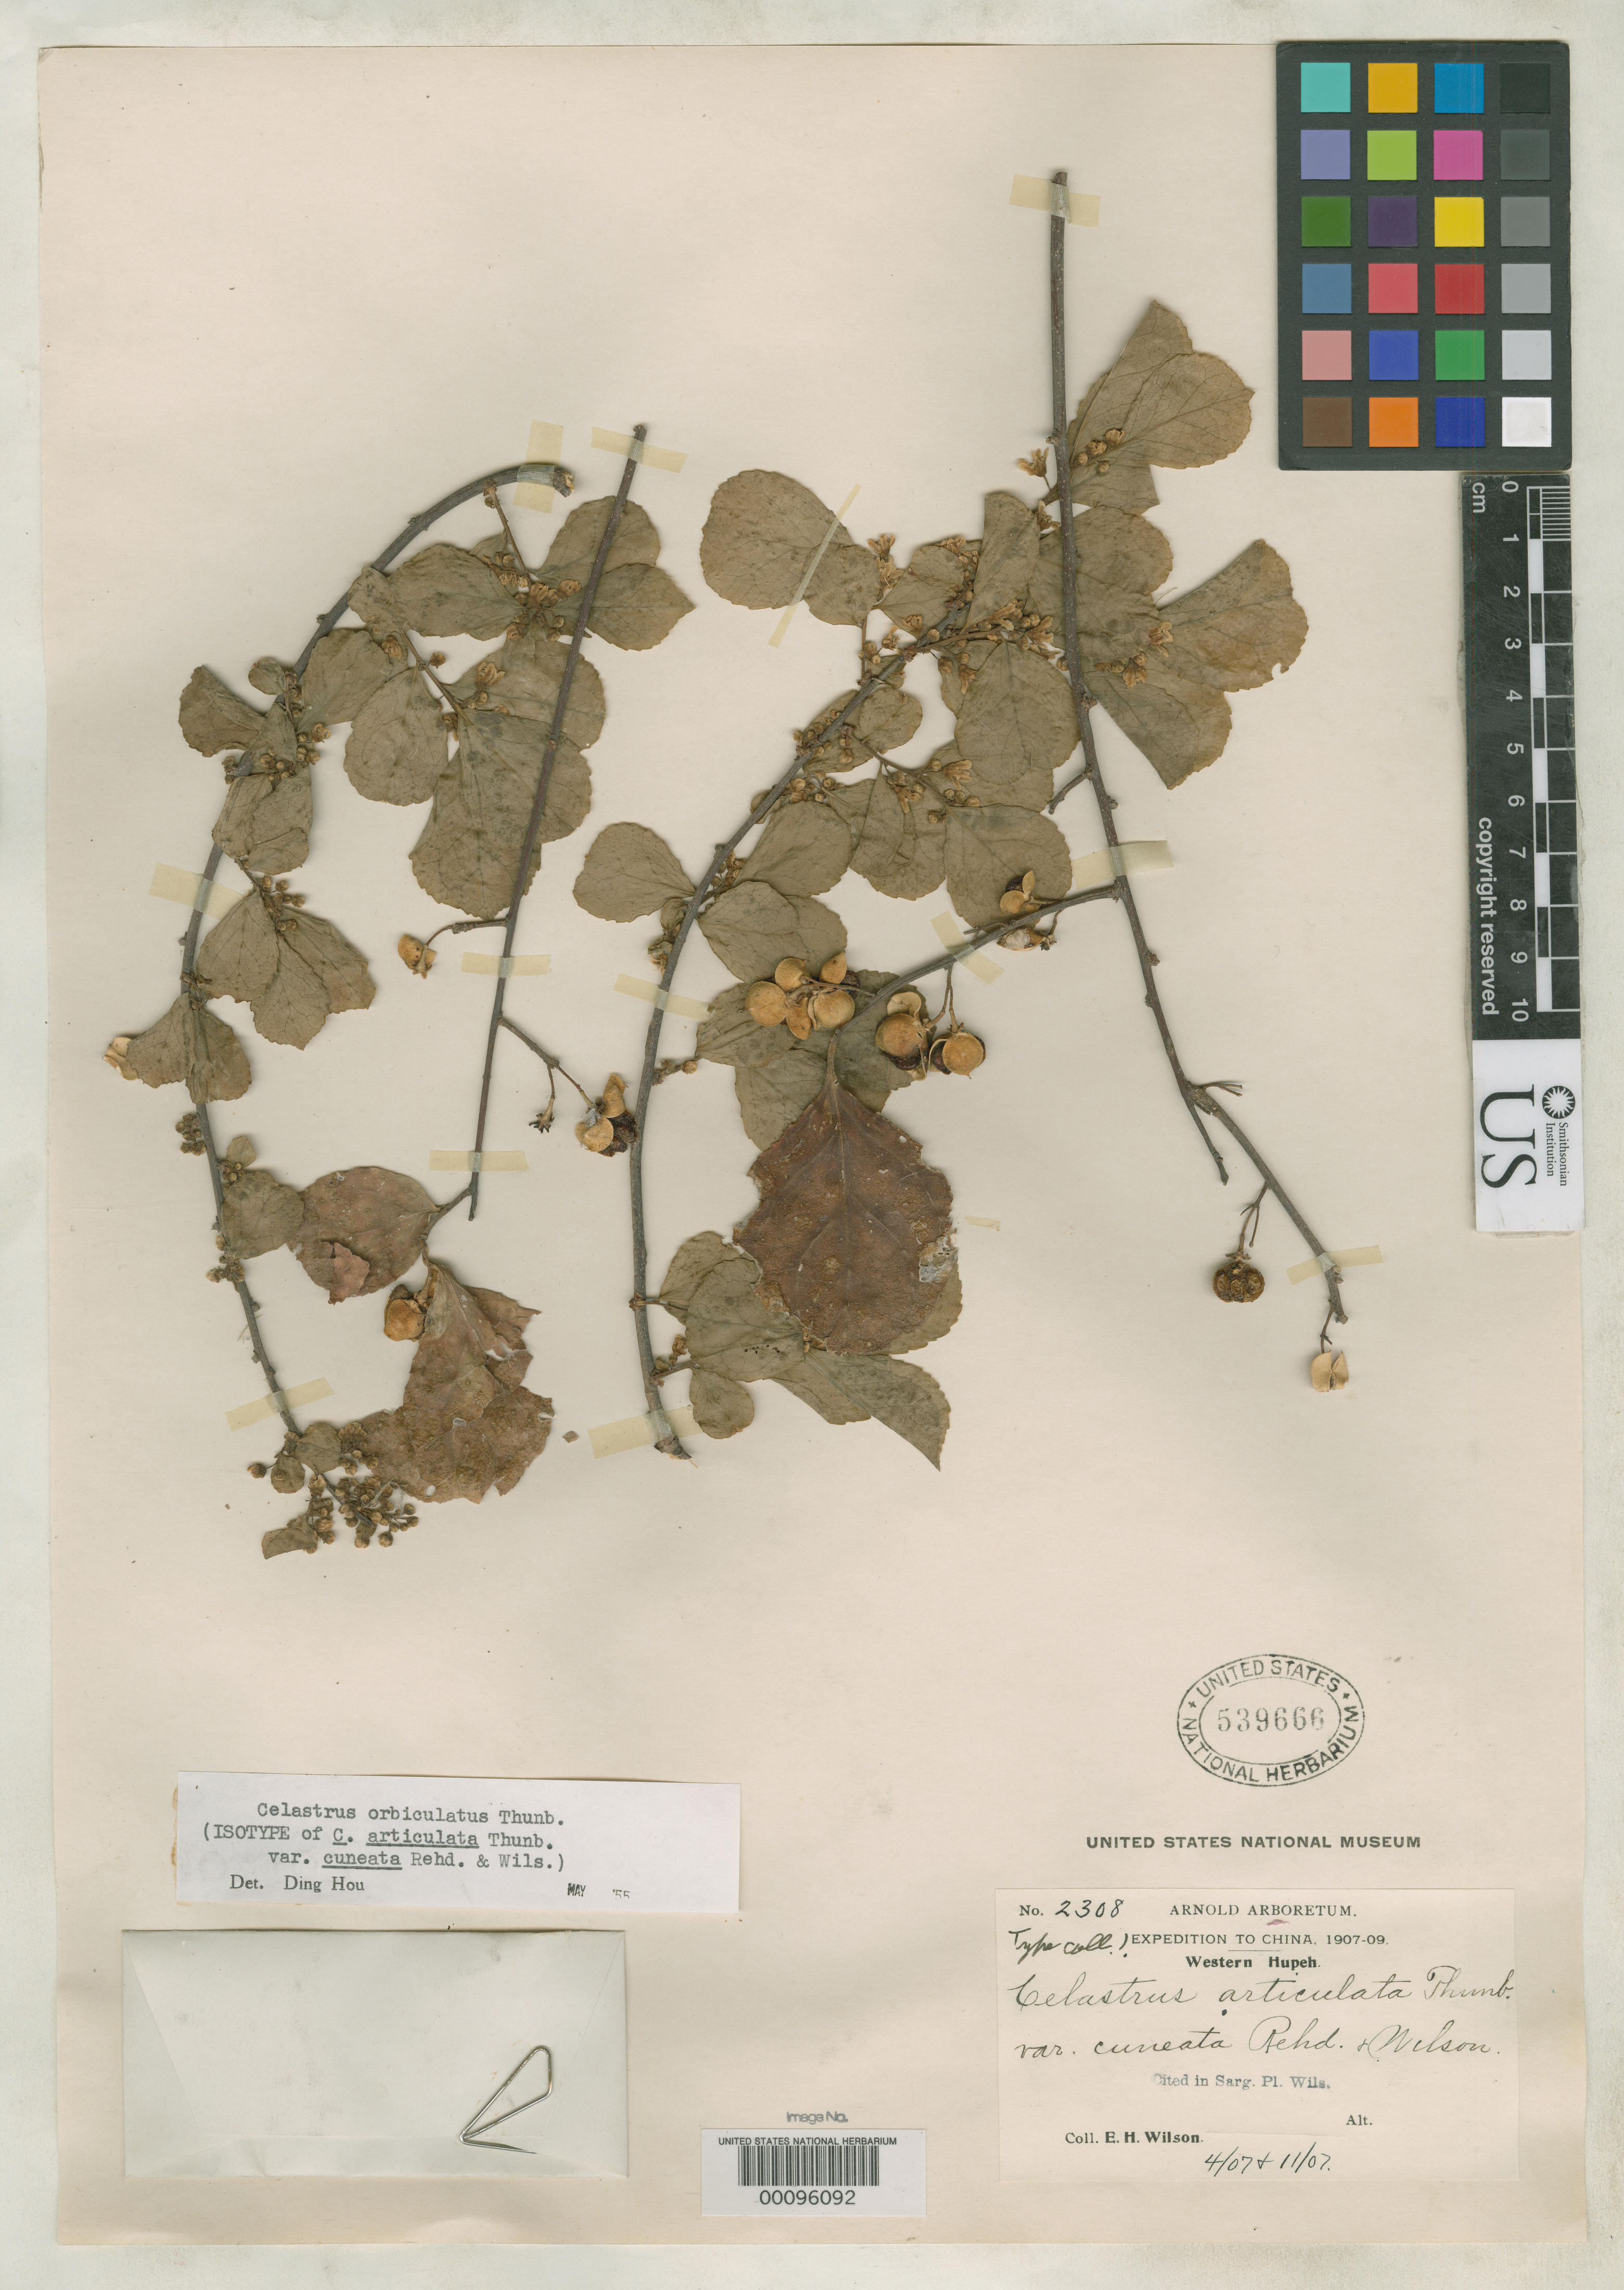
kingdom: Plantae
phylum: Tracheophyta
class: Magnoliopsida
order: Celastrales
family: Celastraceae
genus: Celastrus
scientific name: Celastrus articulatus var. cuneatus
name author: Rehder & E.H. Wilson in Sarg.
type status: Isotype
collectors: E. H. Wilson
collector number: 2308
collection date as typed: Apr 1907 and -- Nov 1907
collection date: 1907-04,1907-11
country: China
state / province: Hubei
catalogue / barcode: US 539666